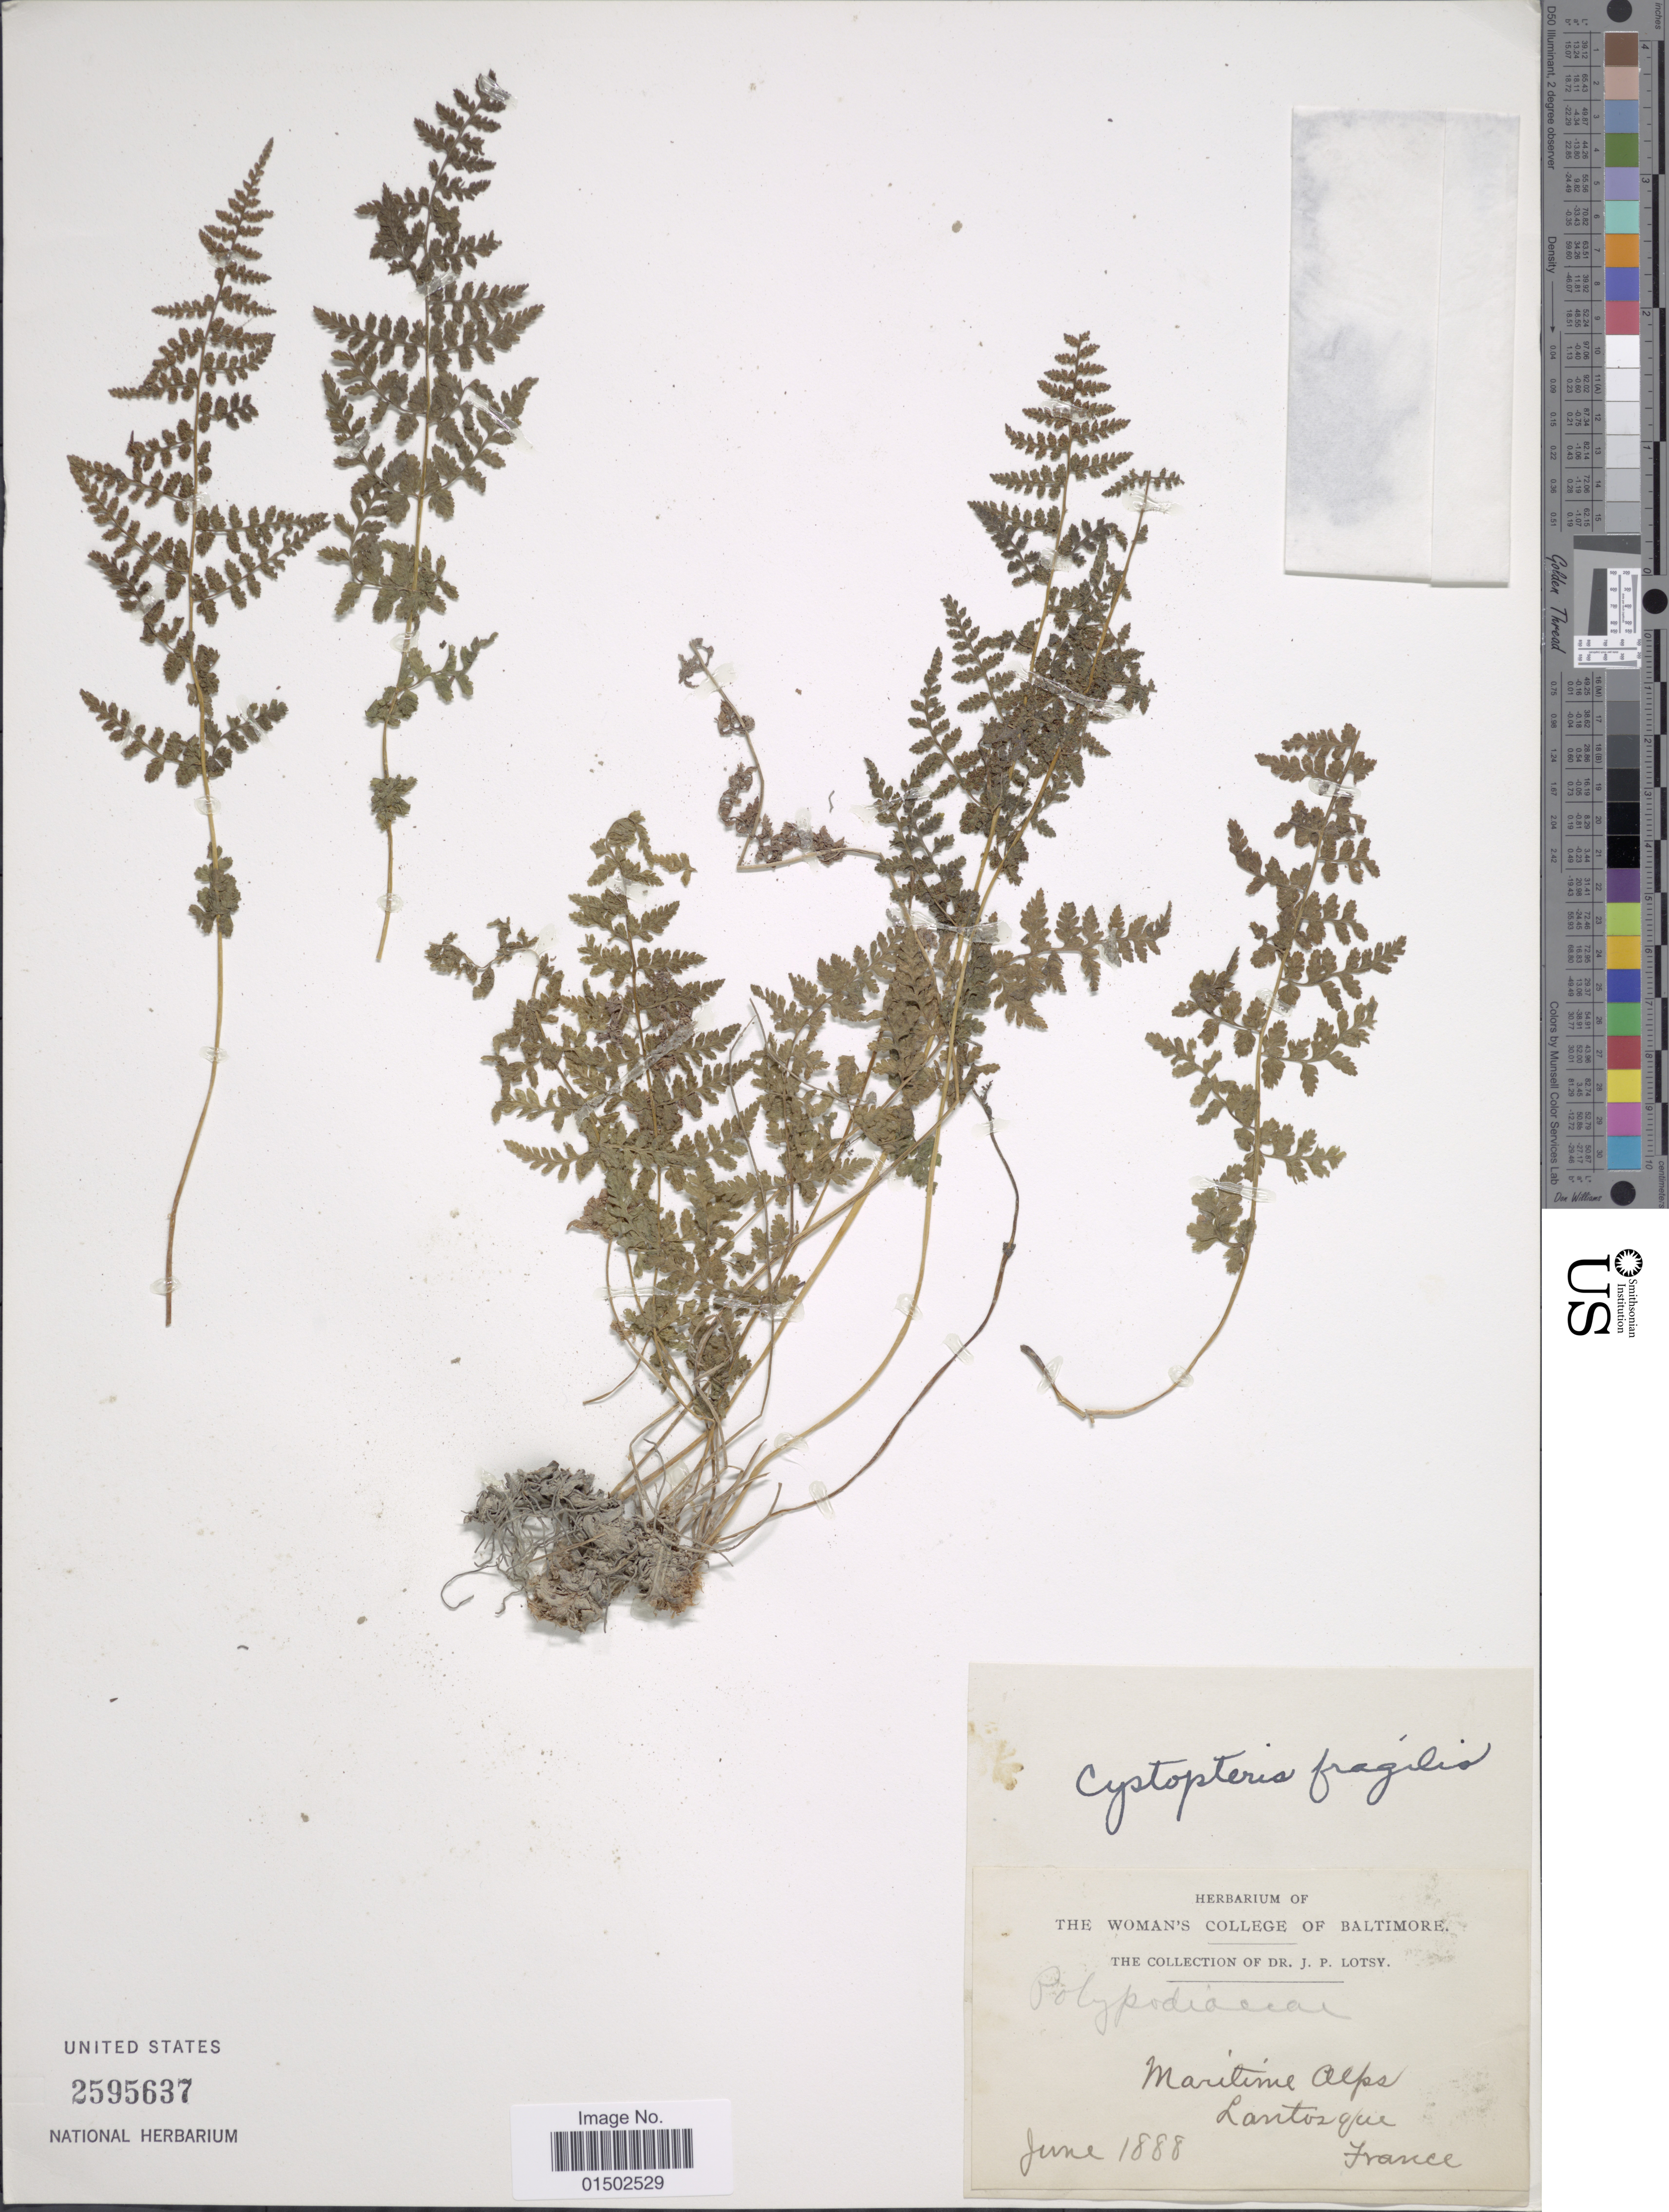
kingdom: Plantae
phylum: Tracheophyta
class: Polypodiopsida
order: Polypodiales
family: Cystopteridaceae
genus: Cystopteris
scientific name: Cystopteris fragilis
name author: (L.) Bernh.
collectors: J. Lotsy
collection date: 1988-06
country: France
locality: Maritime Alps, Lantosque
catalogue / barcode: US 2595637